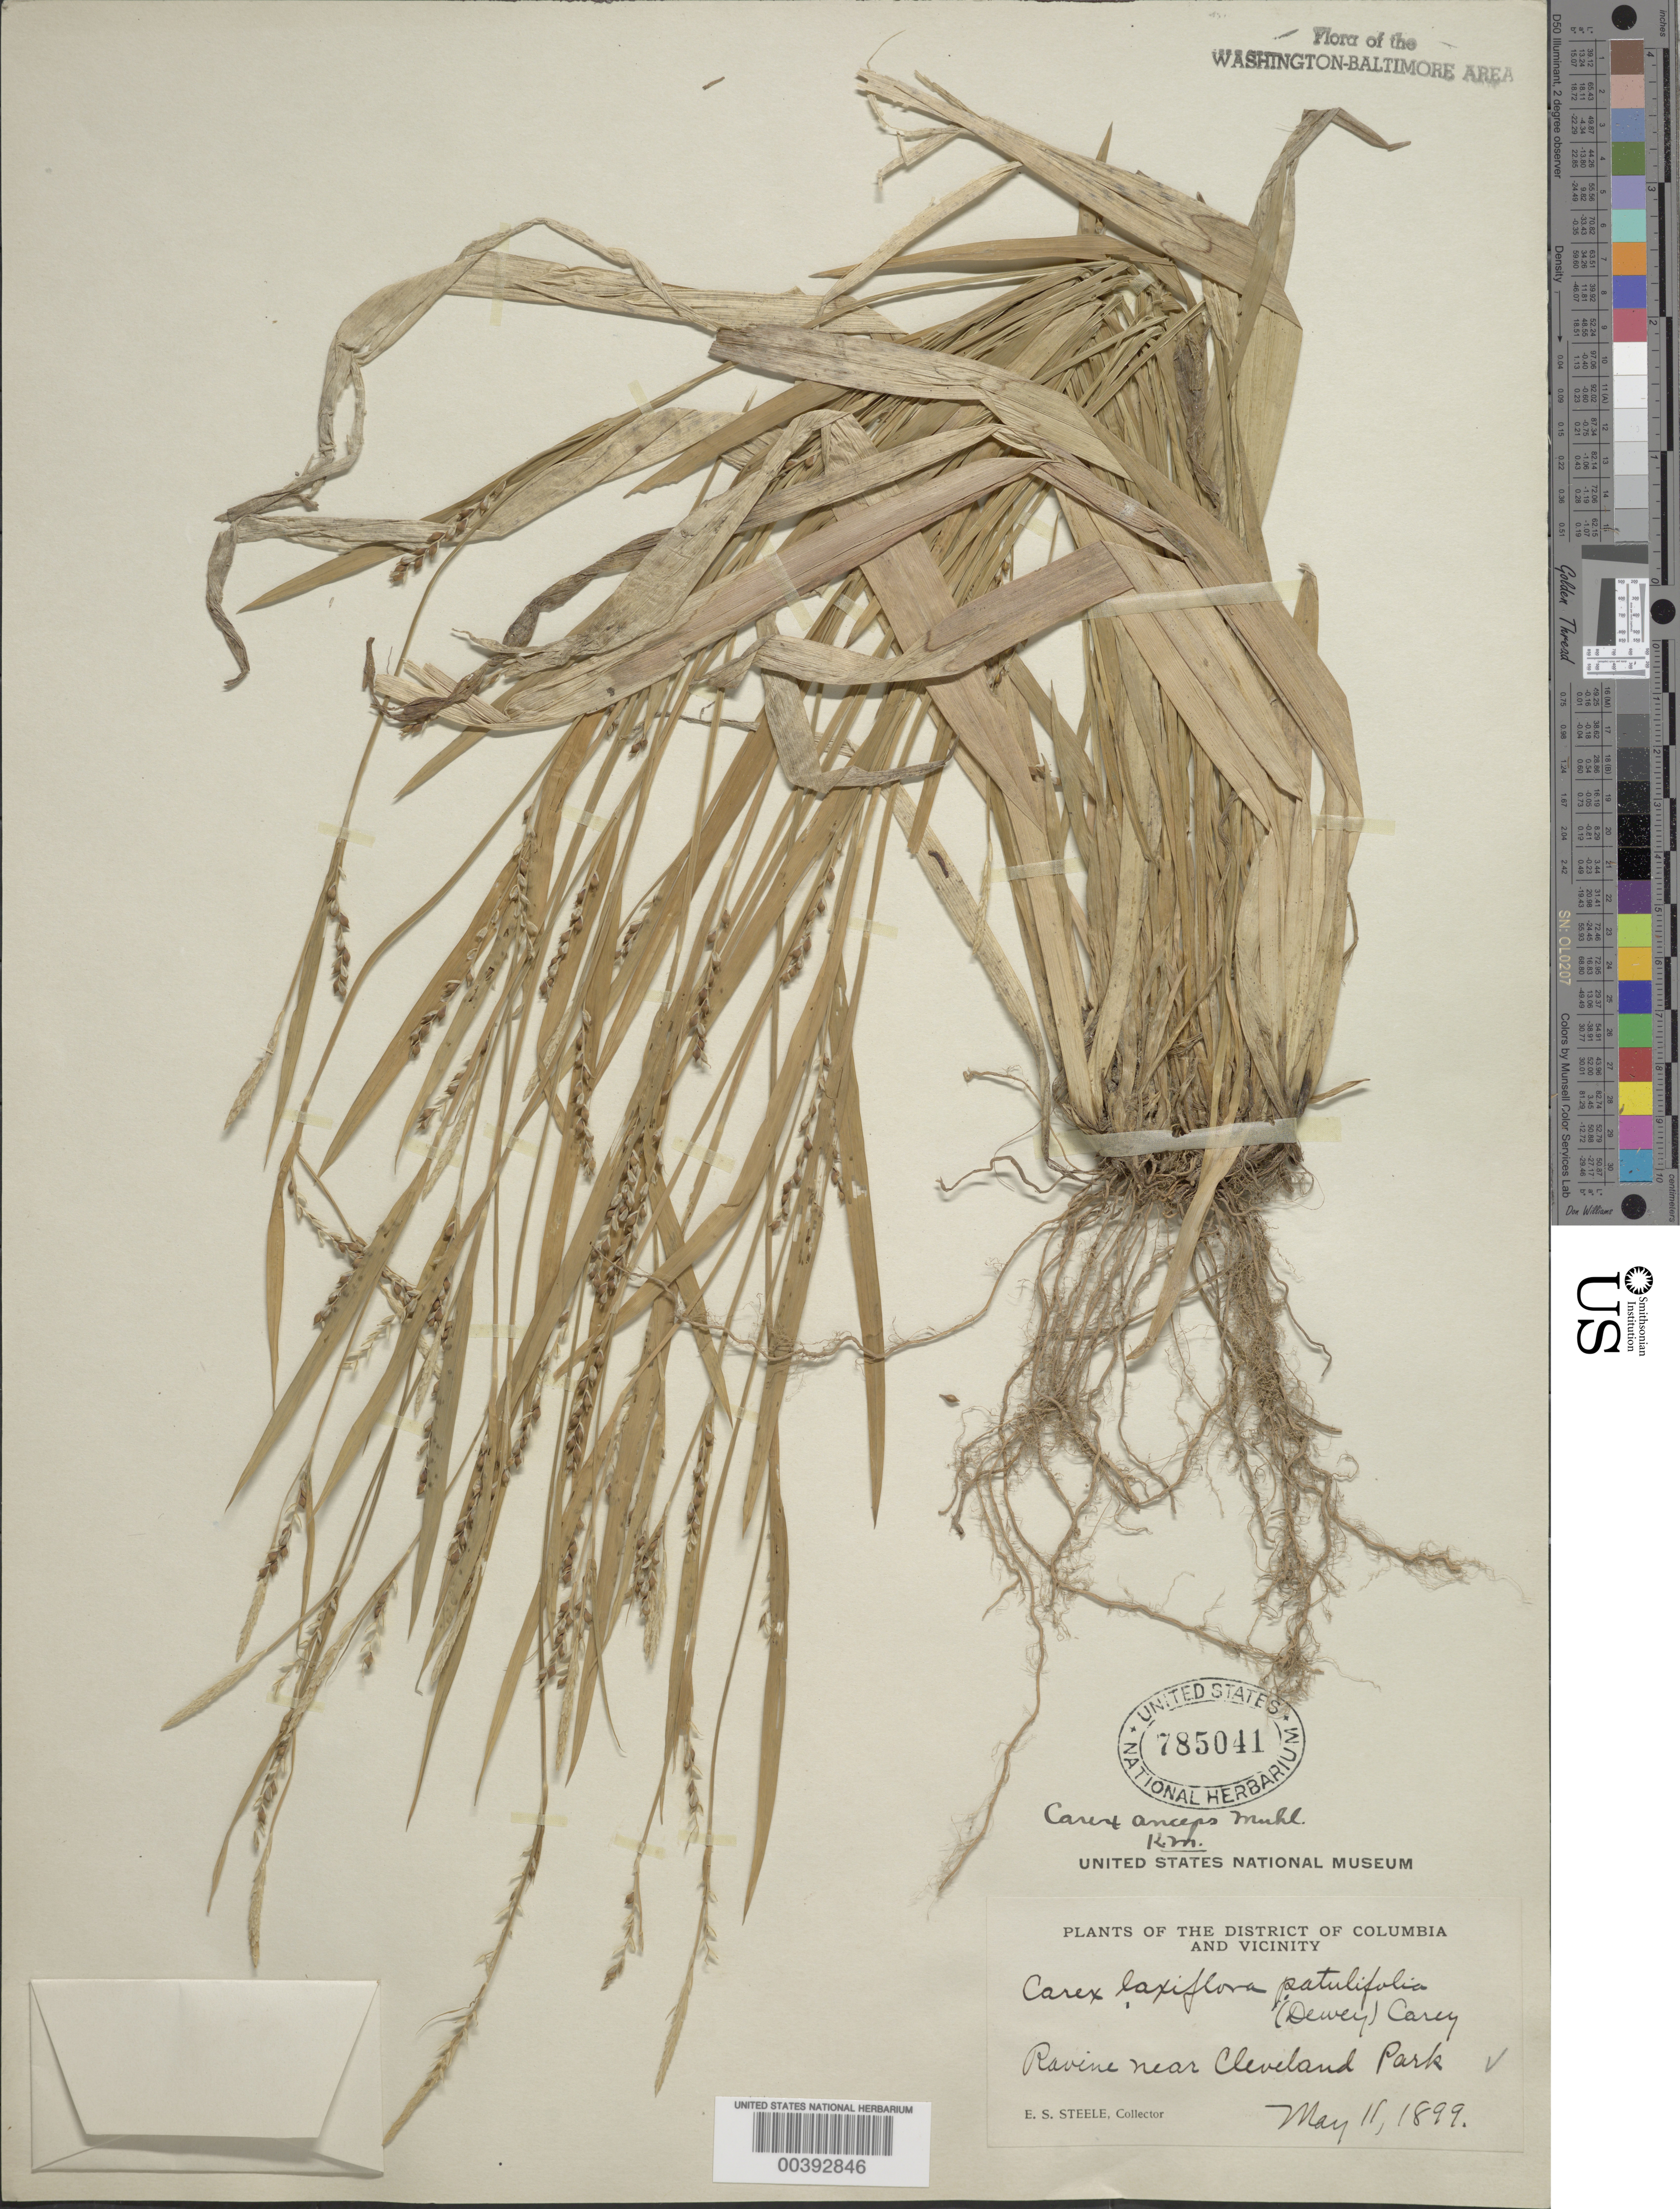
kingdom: Plantae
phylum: Tracheophyta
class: Liliopsida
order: Poales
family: Cyperaceae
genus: Carex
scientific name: Carex laxiflora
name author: Lam.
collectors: E. Steele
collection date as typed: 11 May 1899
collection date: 1899-05-11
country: United States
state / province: District of Columbia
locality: Cleveland Park vicinity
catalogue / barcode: US 785041